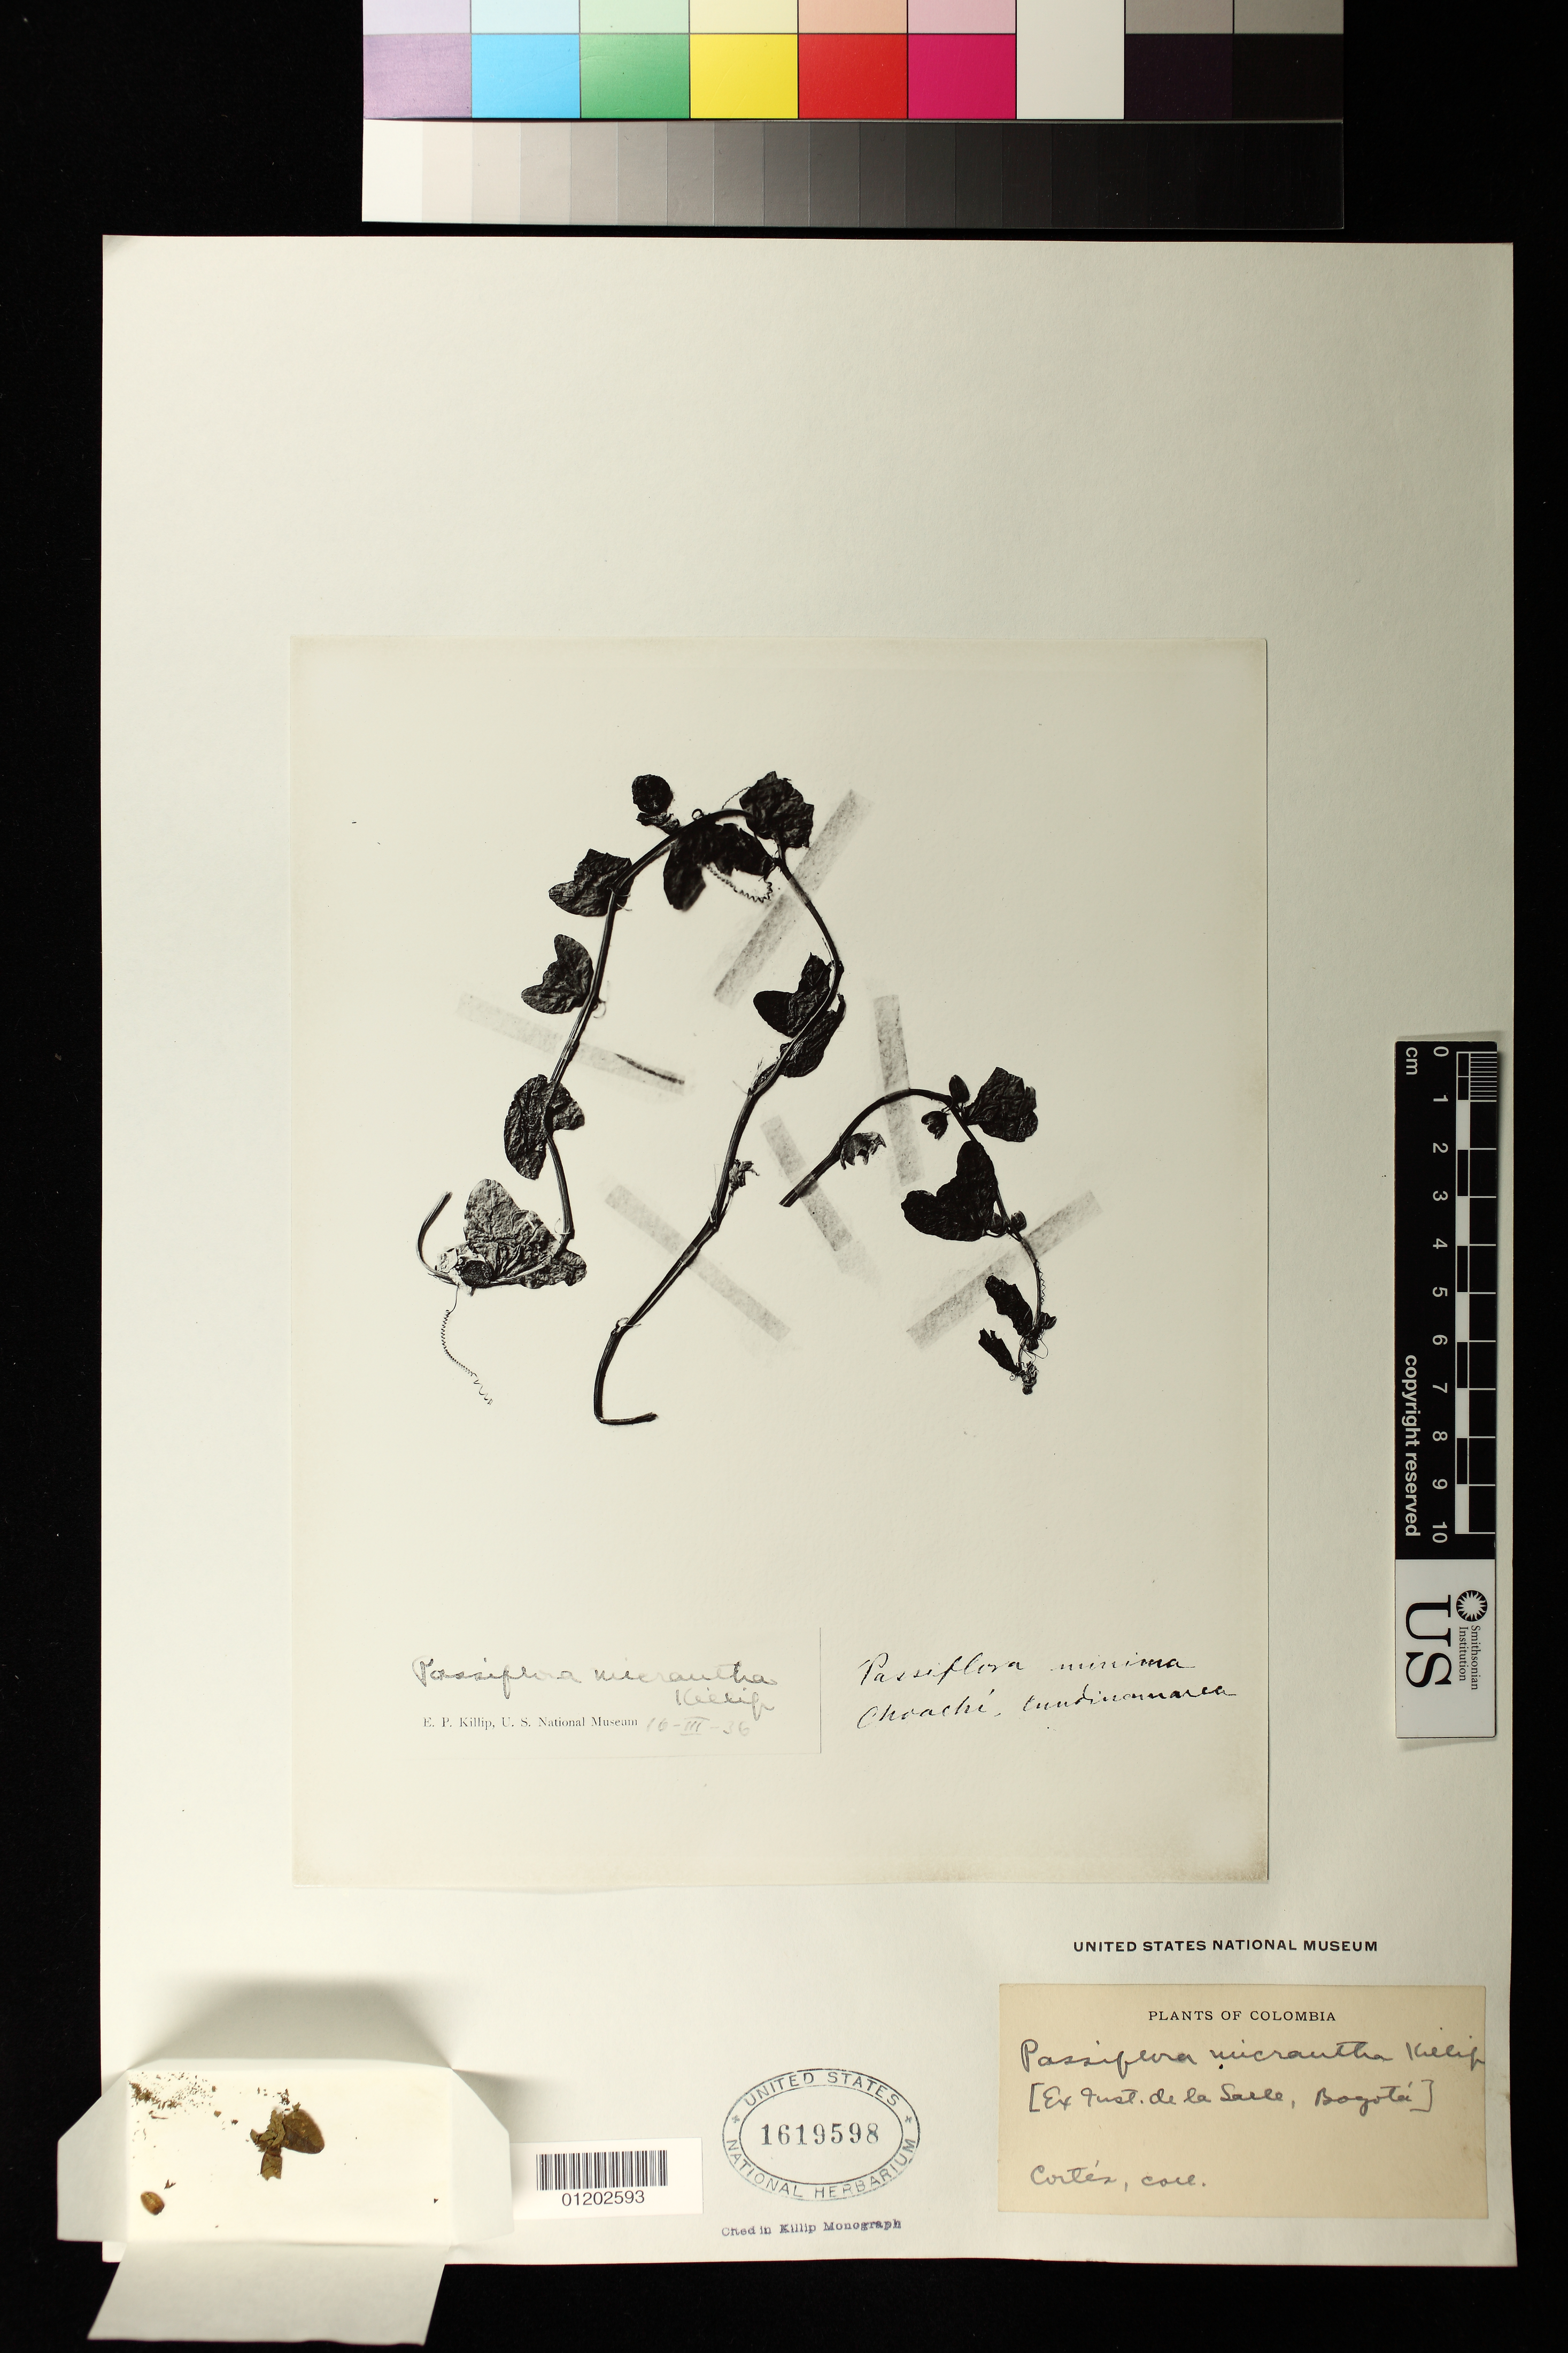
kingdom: Plantae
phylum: Tracheophyta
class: Magnoliopsida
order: Malpighiales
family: Passifloraceae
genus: Passiflora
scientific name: Passiflora micrantha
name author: Killip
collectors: -. Cortes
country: Colombia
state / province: Bogota D.C.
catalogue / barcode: US 1619598